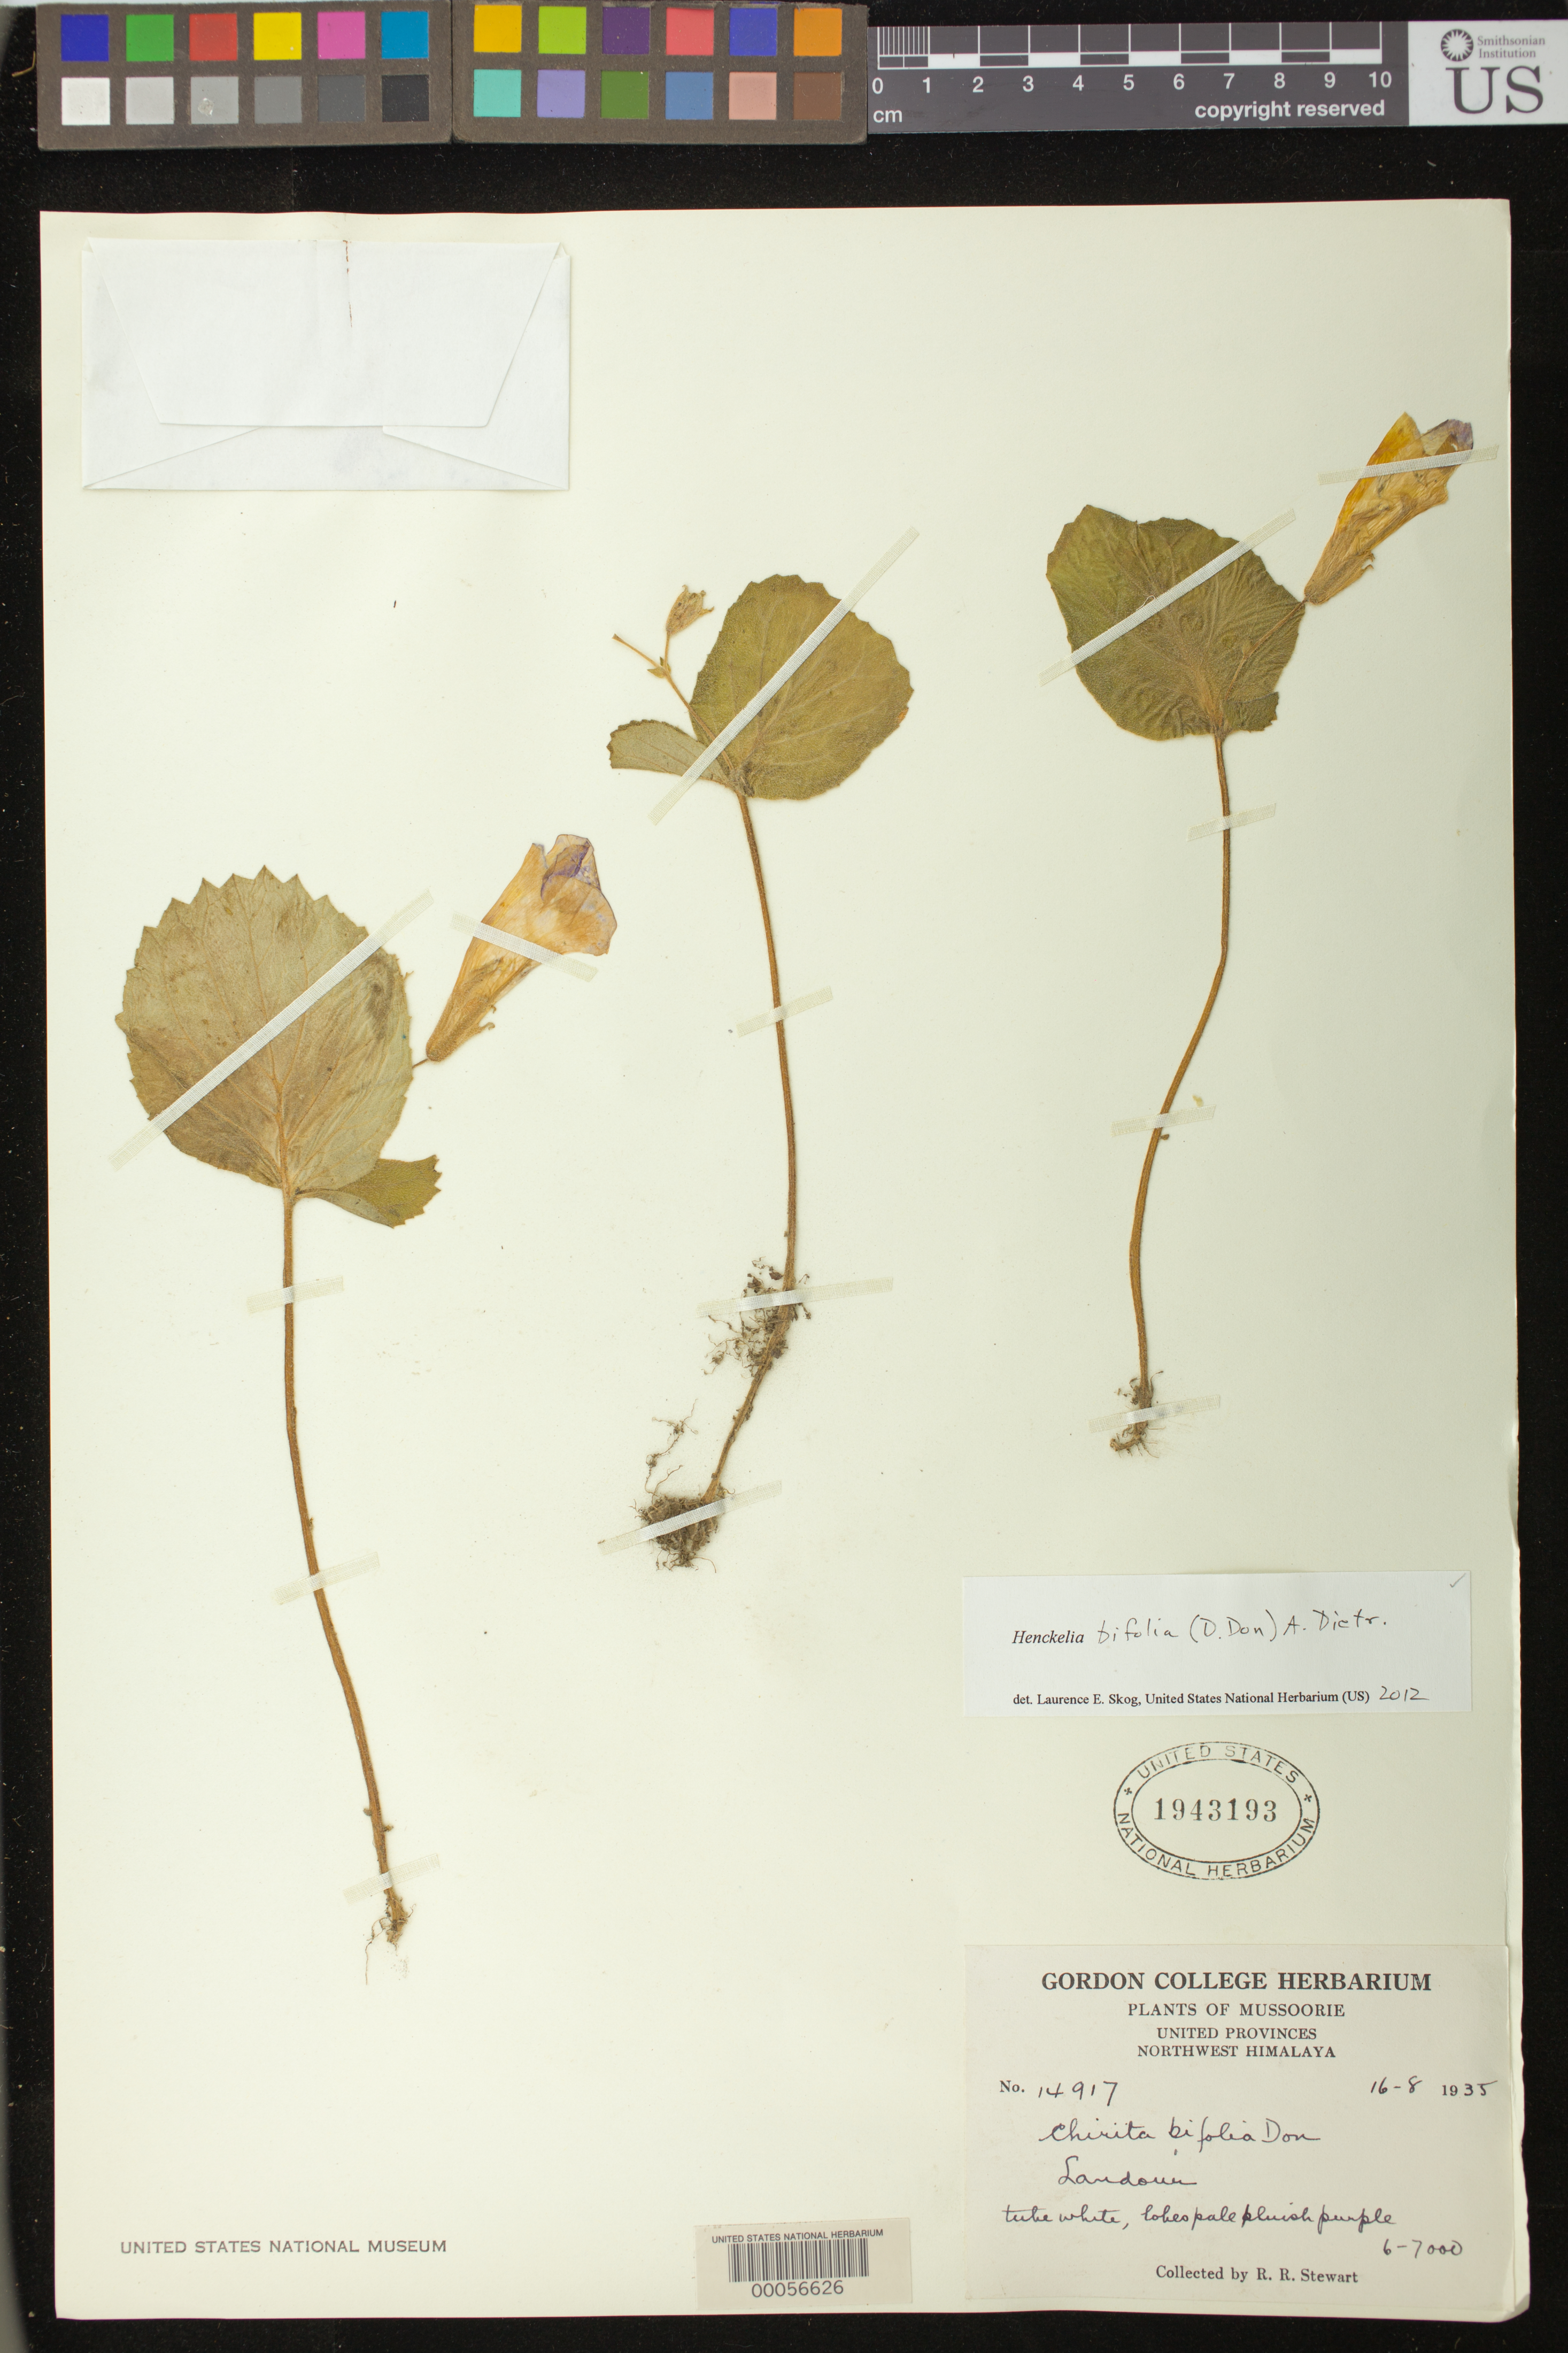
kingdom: Plantae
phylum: Tracheophyta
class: Magnoliopsida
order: Lamiales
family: Gesneriaceae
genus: Henckelia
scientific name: Henckelia bifolia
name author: (D. Don) A. Dietr.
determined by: Skog, Laurence E.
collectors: R. R. Stewart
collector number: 14917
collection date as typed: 16 Aug 1935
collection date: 1935-08-16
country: India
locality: Musoorie, landoun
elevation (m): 1829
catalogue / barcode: US 1943193